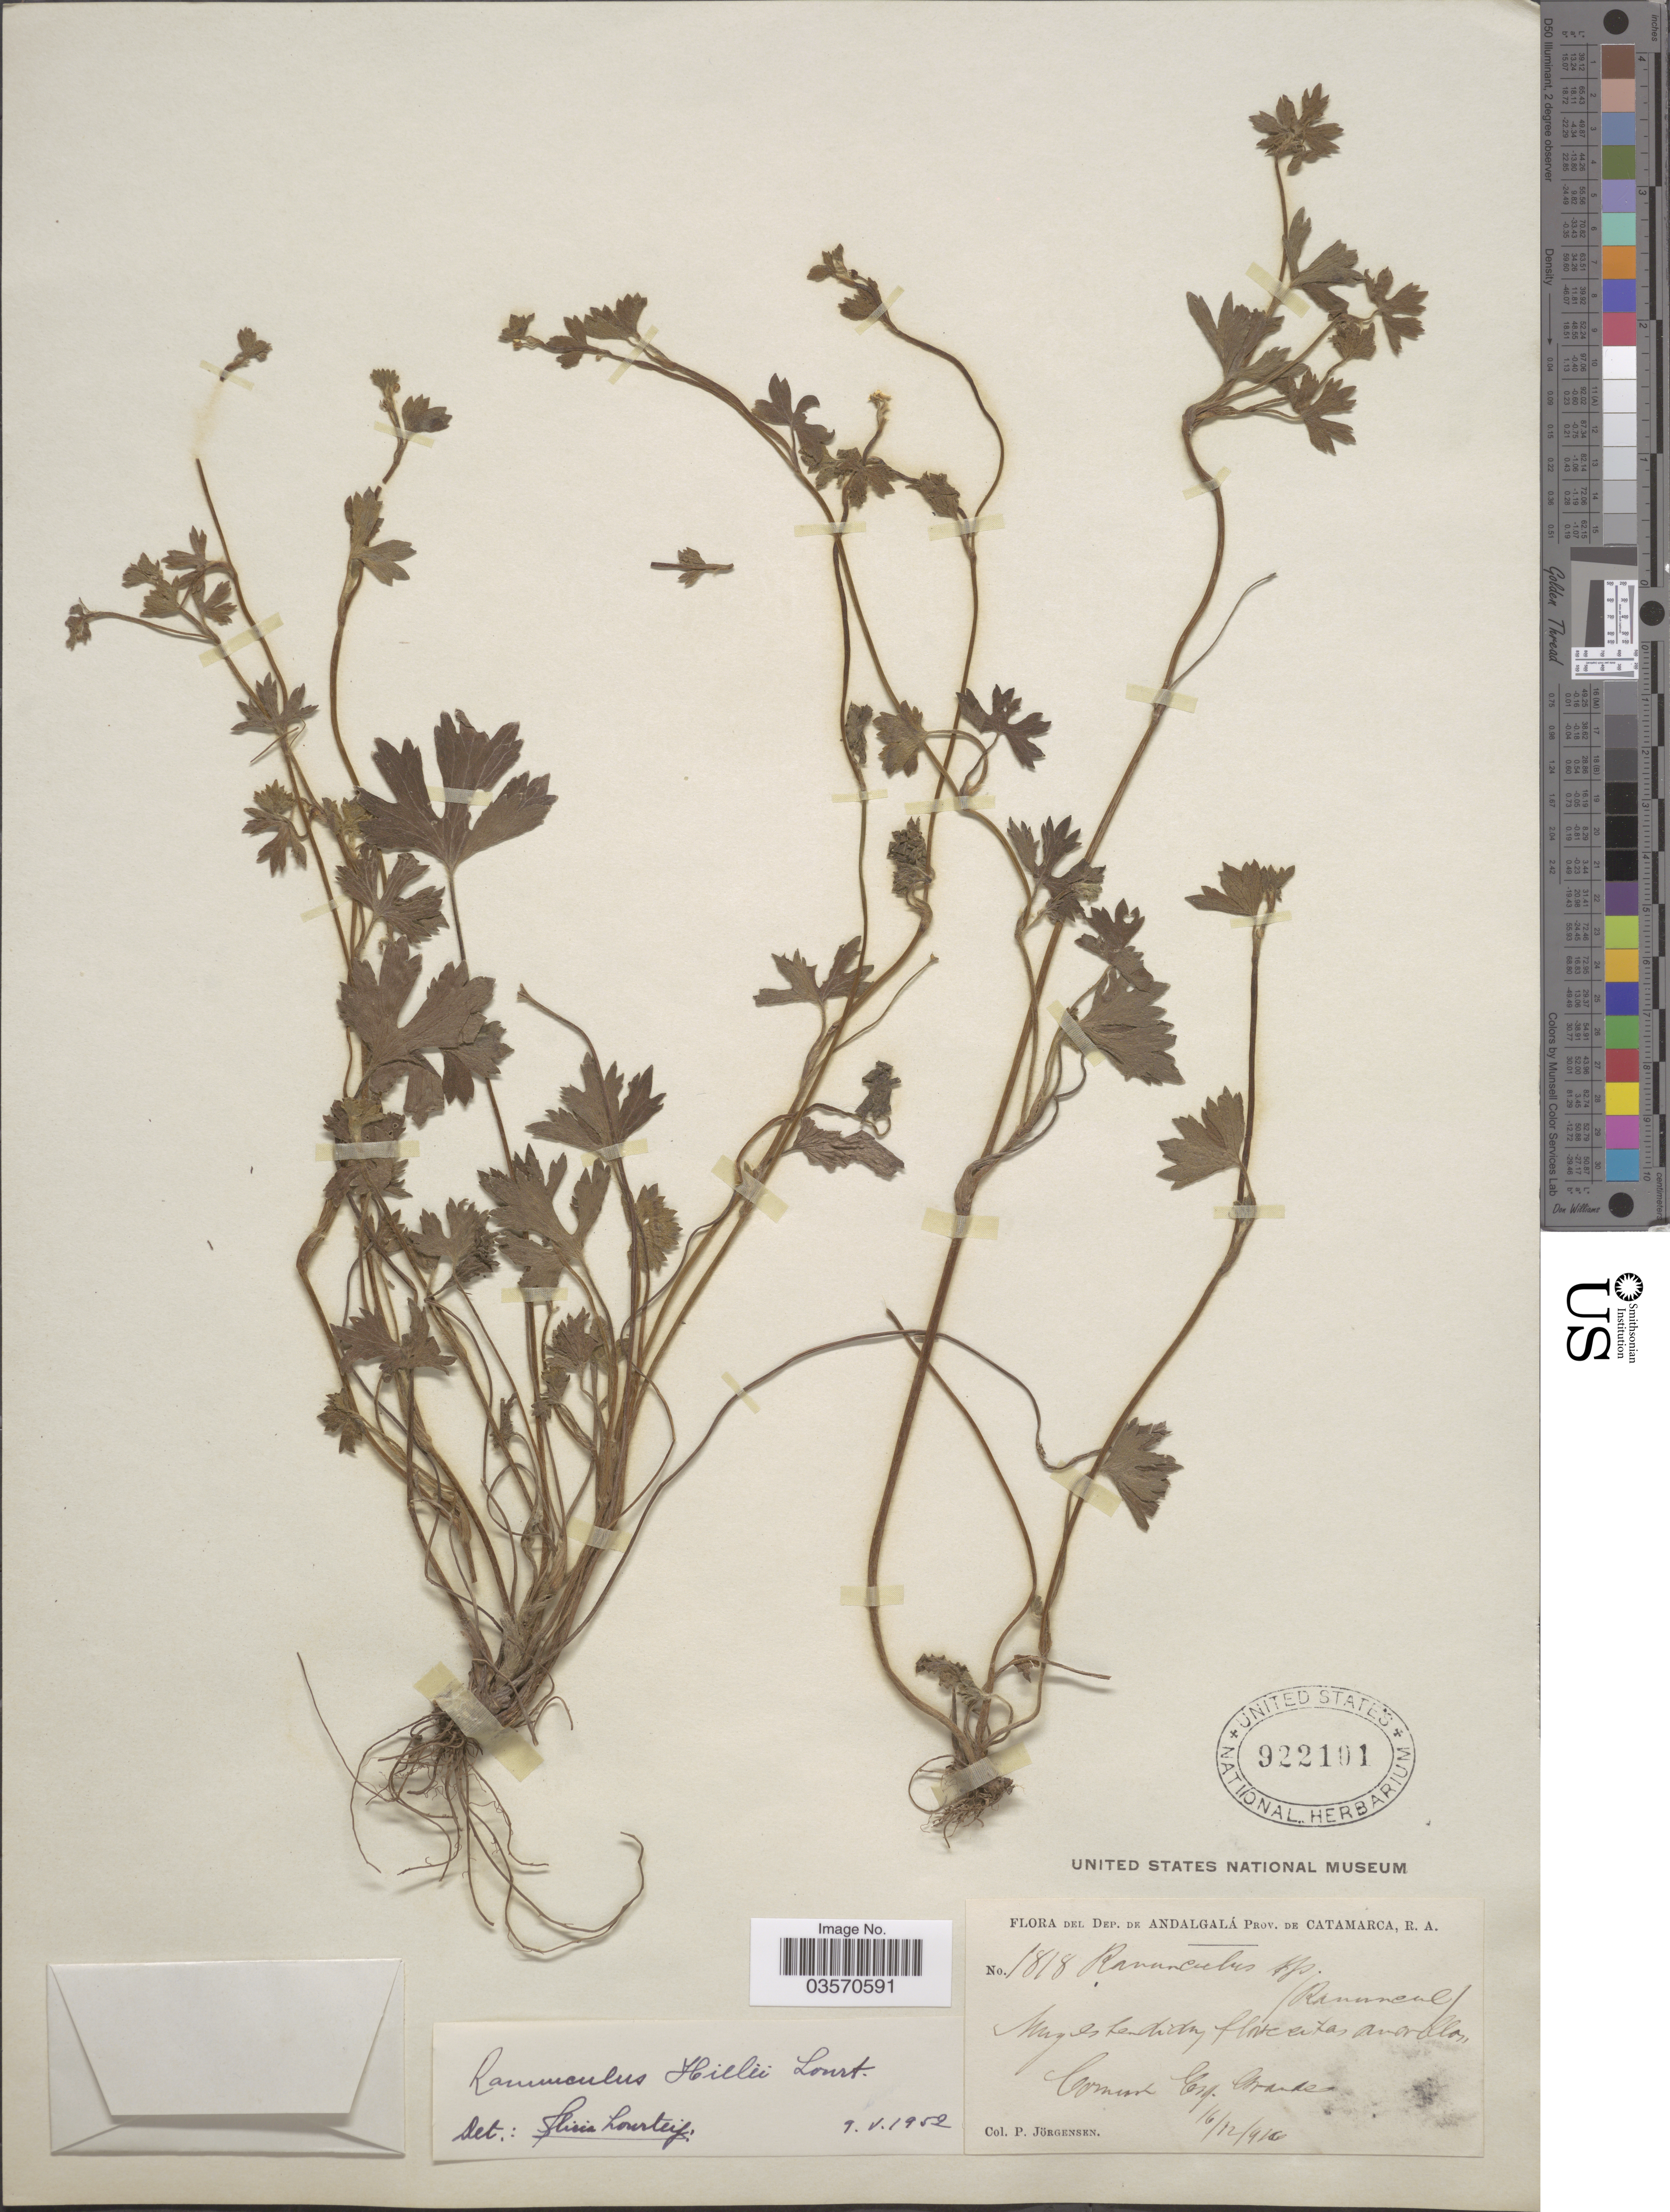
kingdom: Plantae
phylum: Tracheophyta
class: Magnoliopsida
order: Ranunculales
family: Ranunculaceae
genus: Ranunculus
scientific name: Ranunculus hillii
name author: Lourteig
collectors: P. Jörgensen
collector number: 1818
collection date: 1916-12-16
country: Argentina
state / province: Catamarca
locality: Dep. de Andalgalá. Commun Esq. Grande.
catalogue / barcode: US 922101